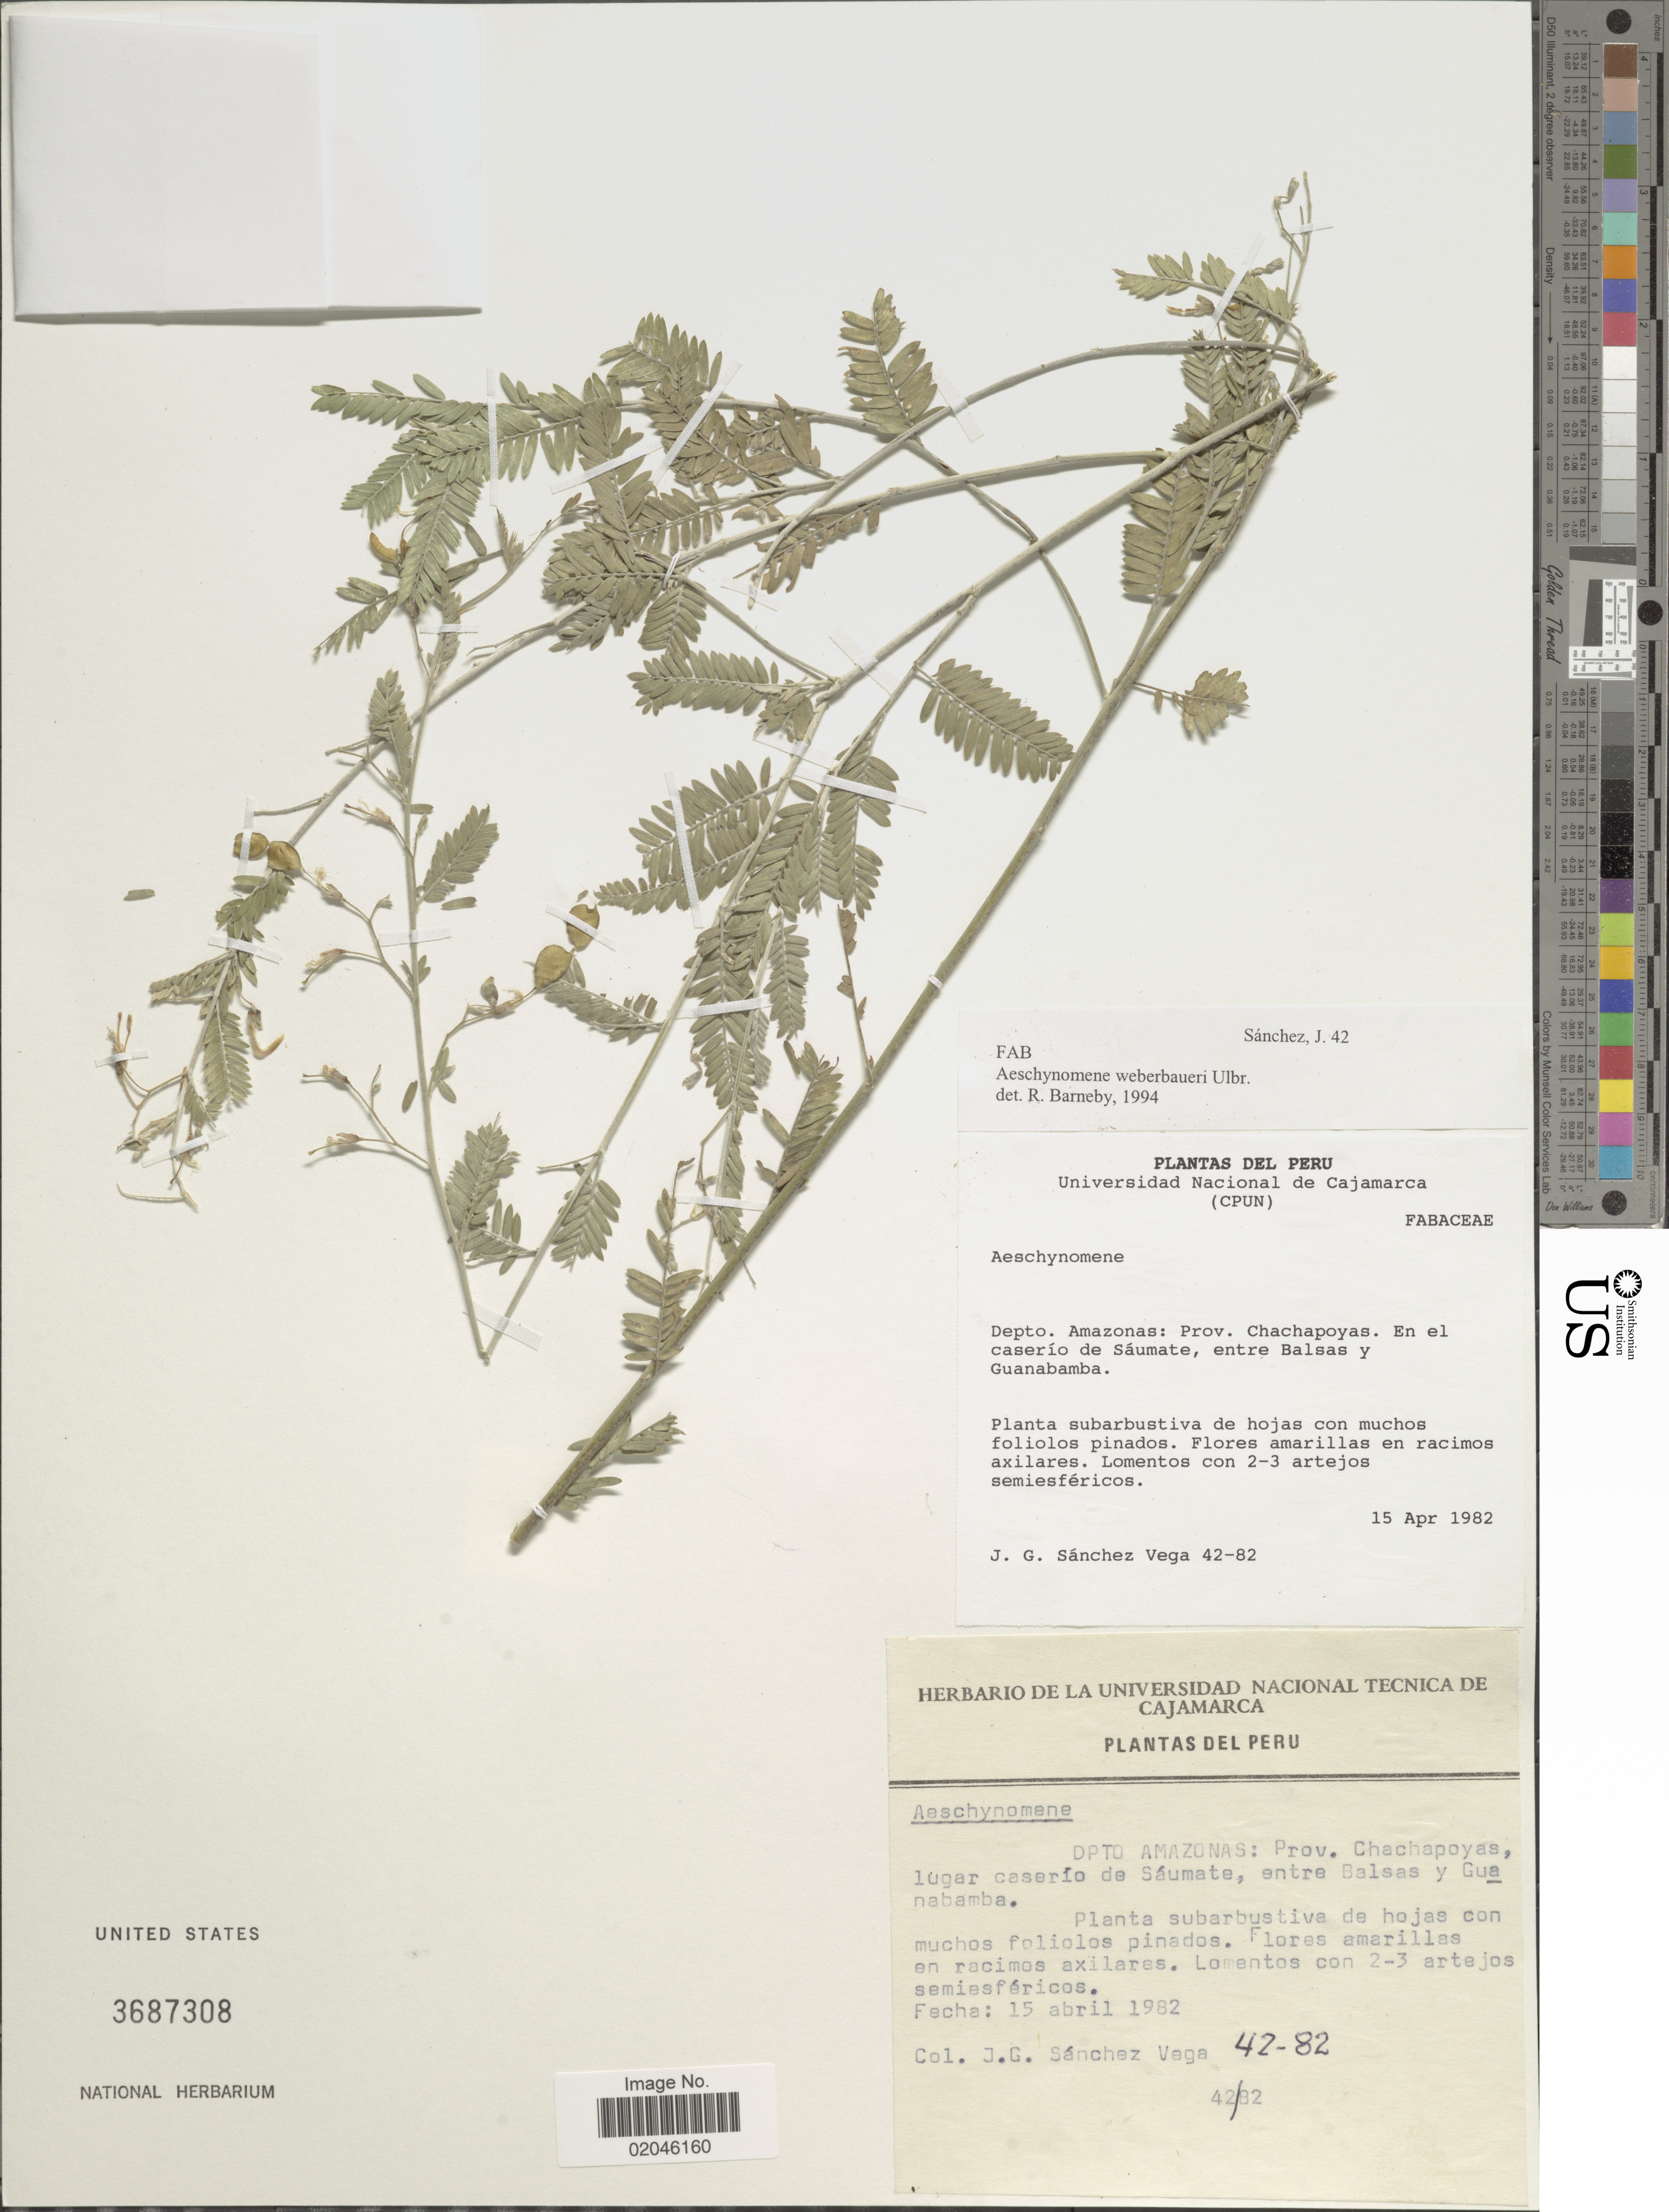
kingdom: Plantae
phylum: Tracheophyta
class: Magnoliopsida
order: Fabales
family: Fabaceae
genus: Aeschynomene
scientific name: Aeschynomene weberbaueri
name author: Ulbr.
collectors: J. Sanchez-Vega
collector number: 42-82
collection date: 1982-04-15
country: Peru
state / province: Amazonas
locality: Prov. Chachapoyas, lugar caserio de Saumate, entre Balsas y Guanabamba.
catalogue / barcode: US 3687308